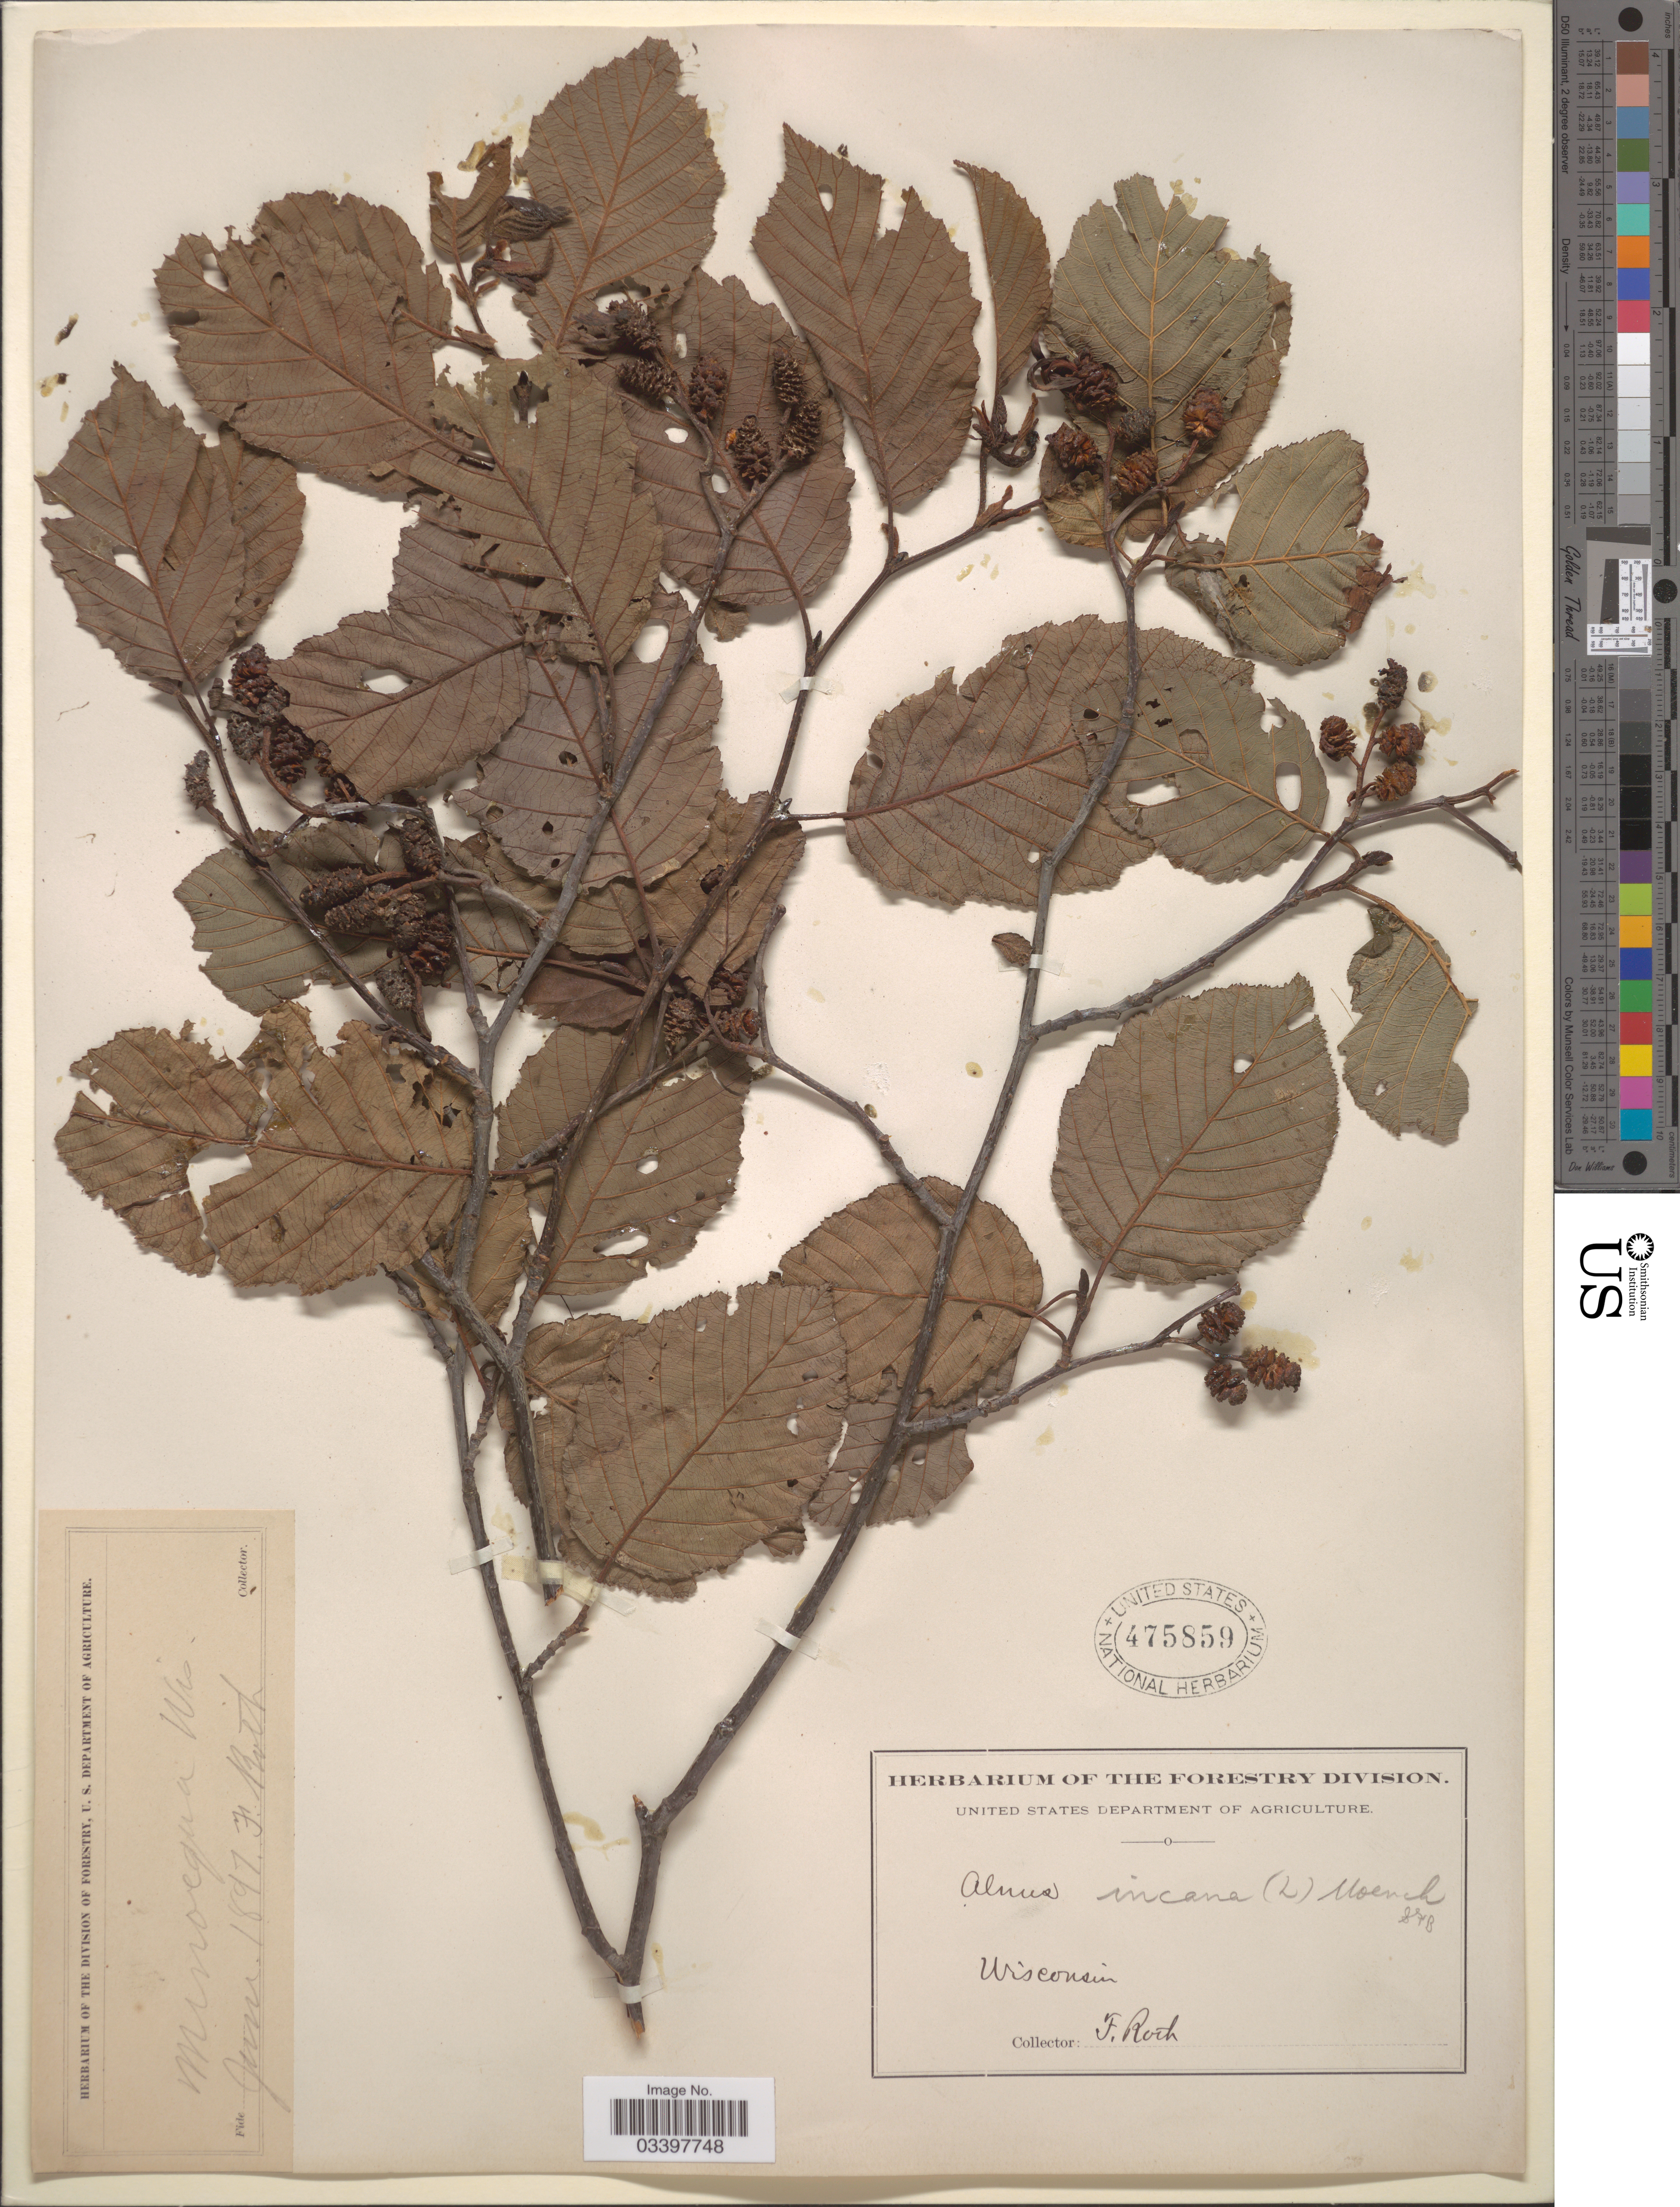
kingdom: Plantae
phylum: Tracheophyta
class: Magnoliopsida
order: Fagales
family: Betulaceae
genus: Alnus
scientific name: Alnus incana subsp. rugosa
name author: (Du Roi) R.T. Clausen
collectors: F. Roth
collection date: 1897-06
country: United States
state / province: Wisconsin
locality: Minocqua.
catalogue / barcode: US 475859